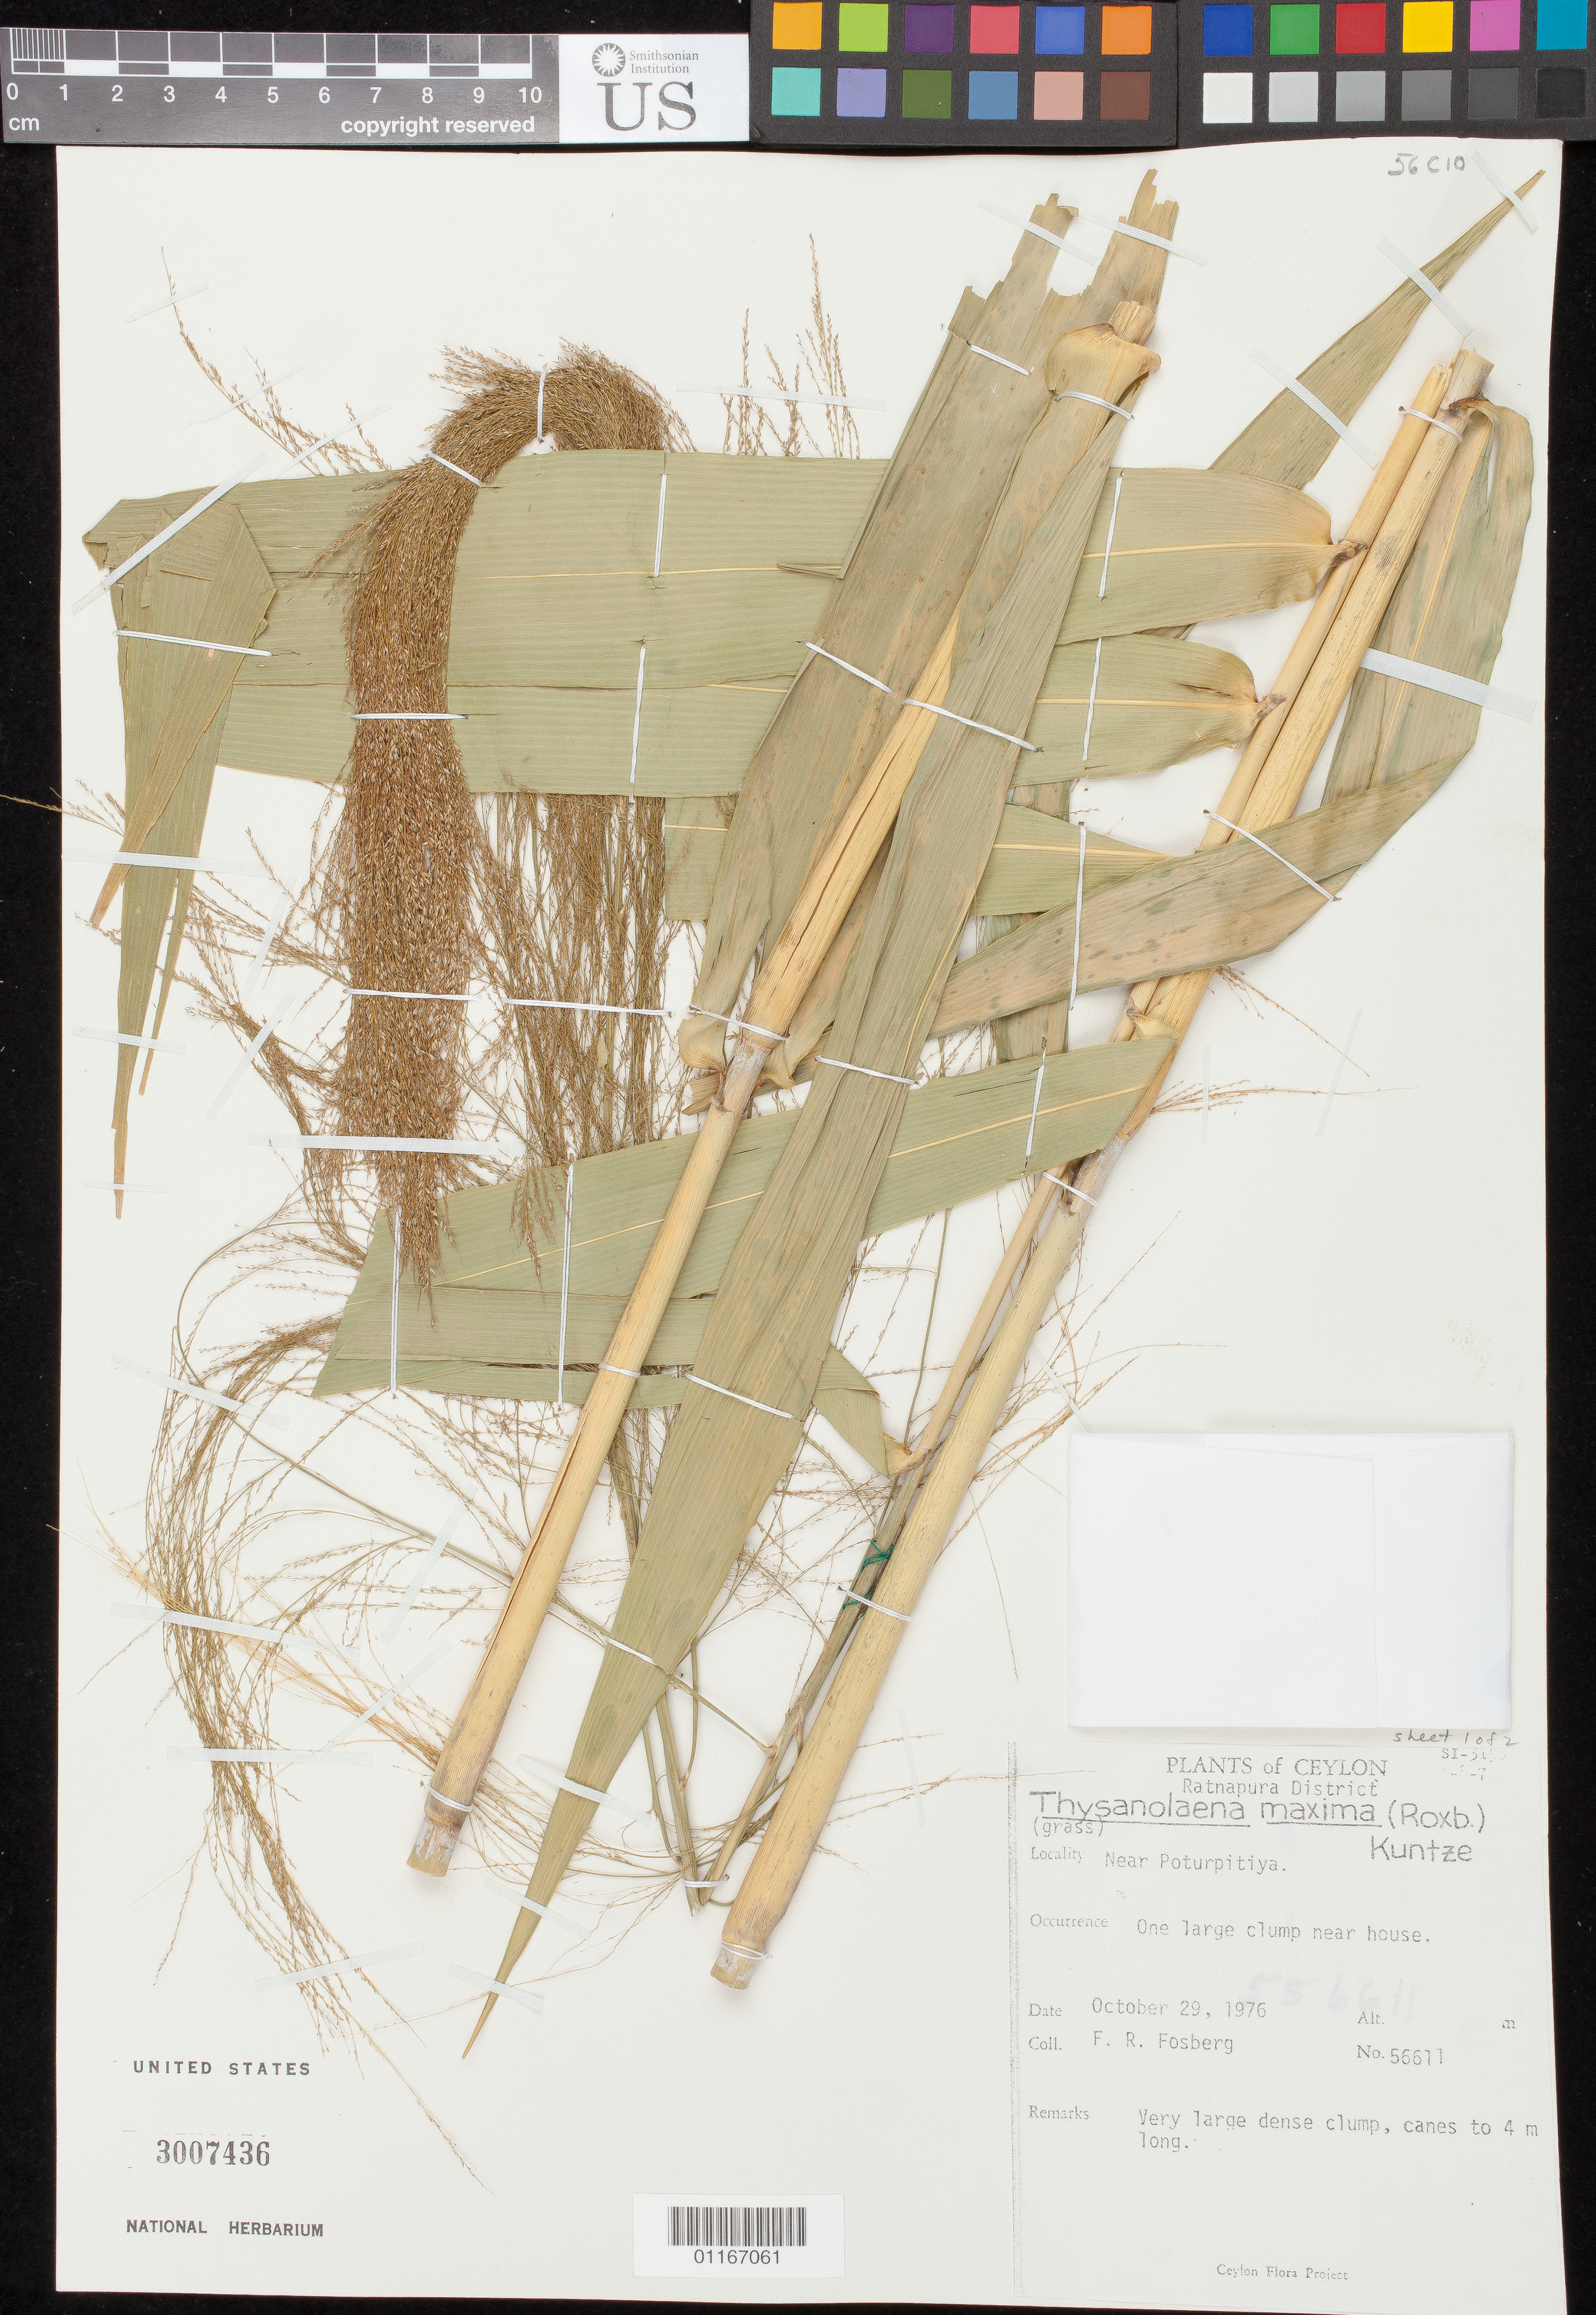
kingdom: Plantae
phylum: Tracheophyta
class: Liliopsida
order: Poales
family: Poaceae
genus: Thysanolaena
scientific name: Thysanolaena maxima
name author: (Roxb.) Kuntze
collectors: F. R. Fosberg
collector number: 56611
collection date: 1976-10-29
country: Sri Lanka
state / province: Ceylon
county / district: Ratnapura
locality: Near Poturpitiya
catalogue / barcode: US 3007436